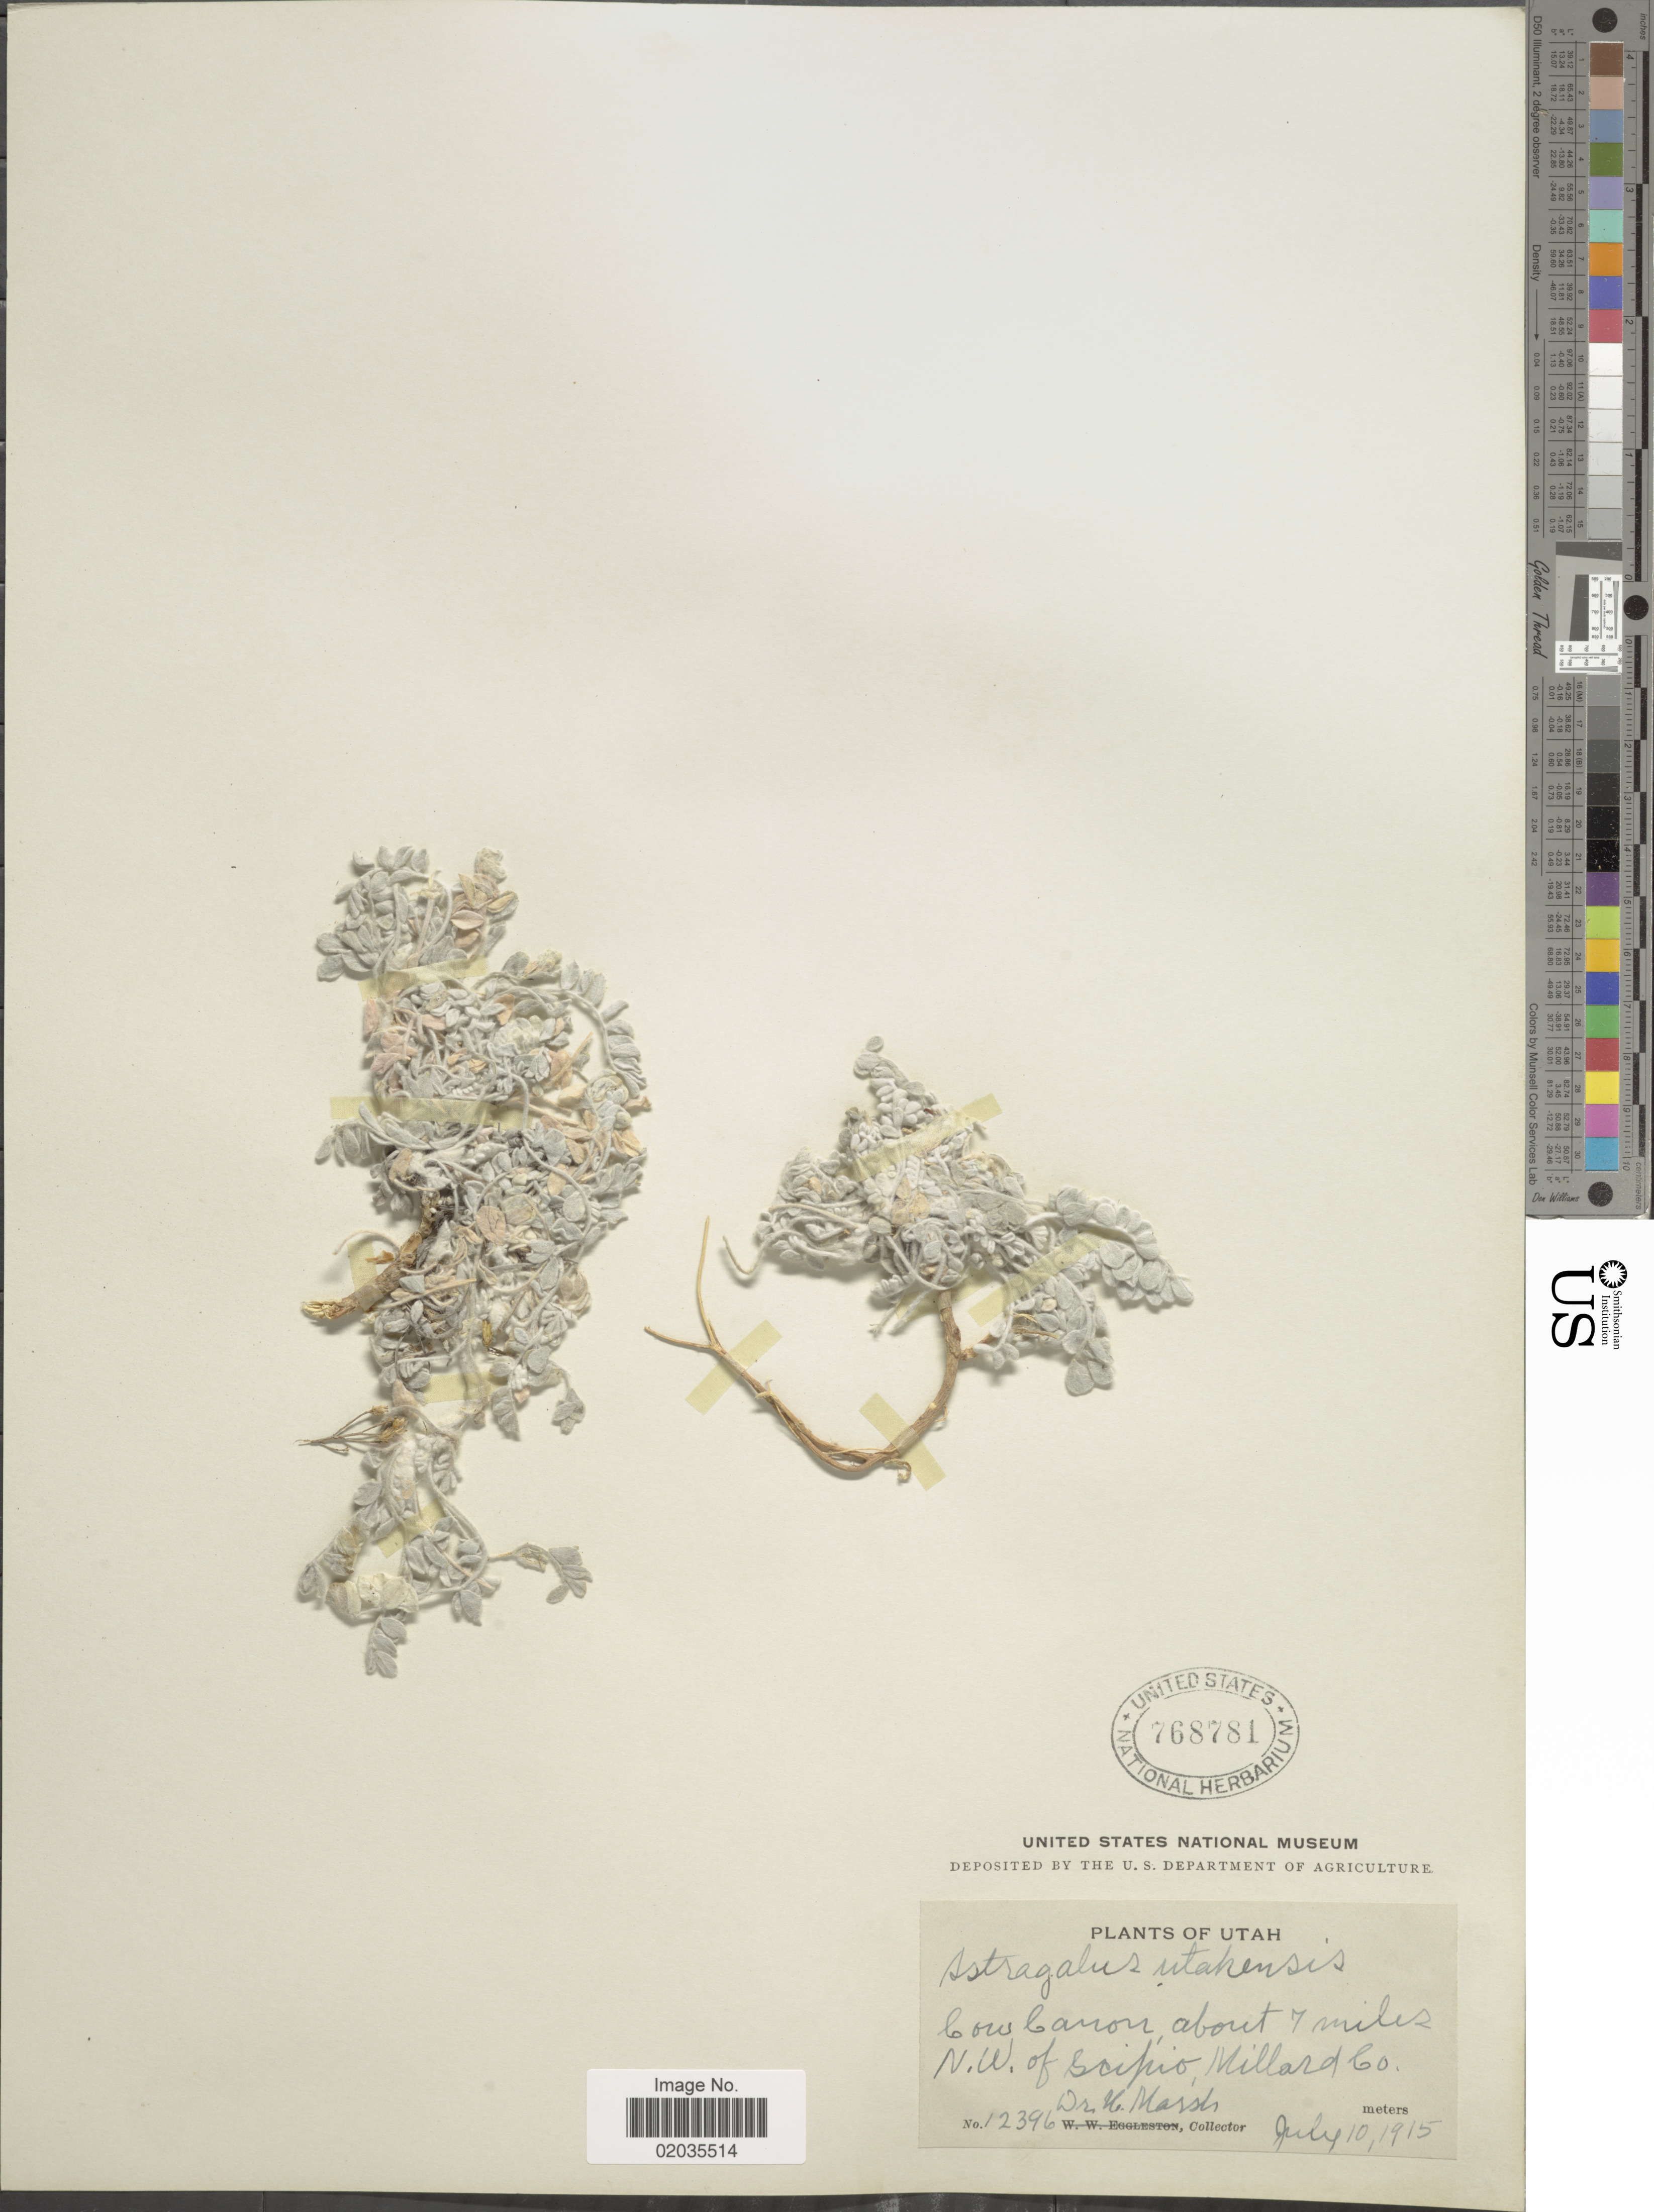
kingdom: Plantae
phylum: Tracheophyta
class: Magnoliopsida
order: Fabales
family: Fabaceae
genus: Astragalus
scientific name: Astragalus utahensis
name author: (Torr.) Torr. & A. Gray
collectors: W. Marsh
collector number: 12396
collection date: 1915-07-10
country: United States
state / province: Utah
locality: Cow Canon, about 7 miles N. W. of Scipio, Millard Co.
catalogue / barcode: US 768781